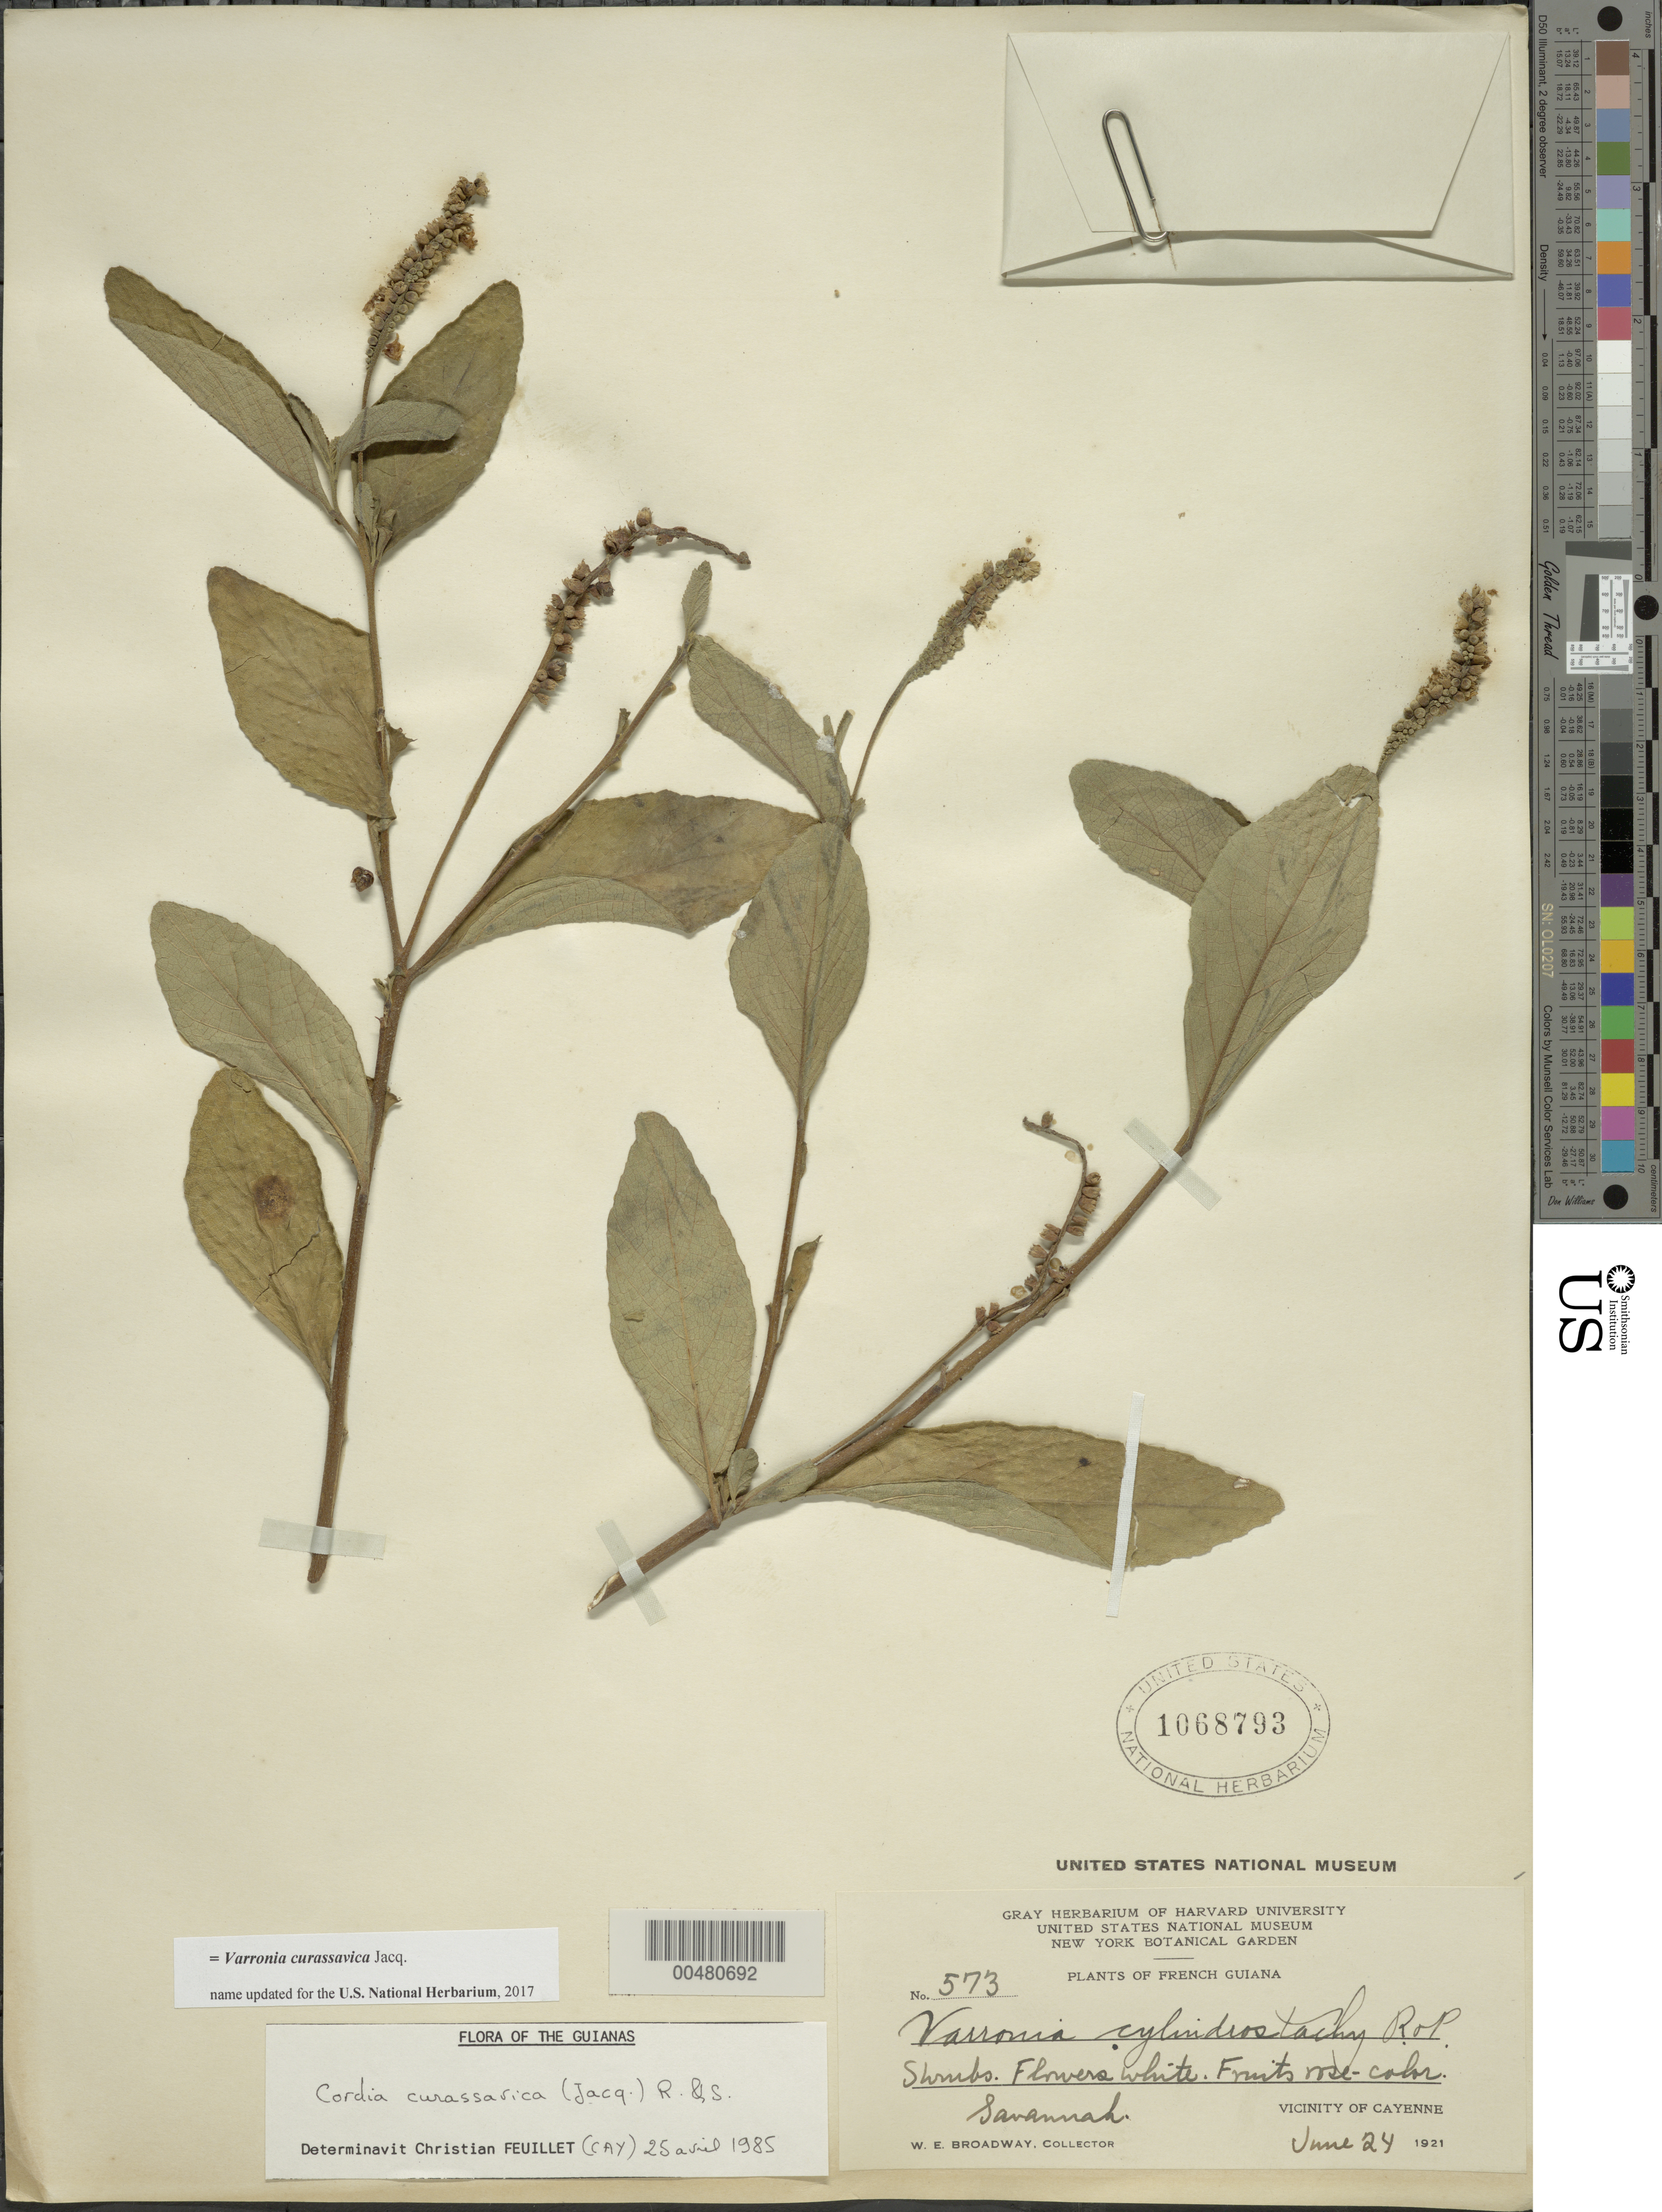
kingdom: Plantae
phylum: Tracheophyta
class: Magnoliopsida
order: Boraginales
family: Cordiaceae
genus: Varronia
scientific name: Varronia curassavica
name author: Jacq.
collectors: W. E. Broadway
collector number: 573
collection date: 1921-06-24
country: French Guiana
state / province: Cayenne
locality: Vicinity of Cayenne.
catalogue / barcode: US 1068793